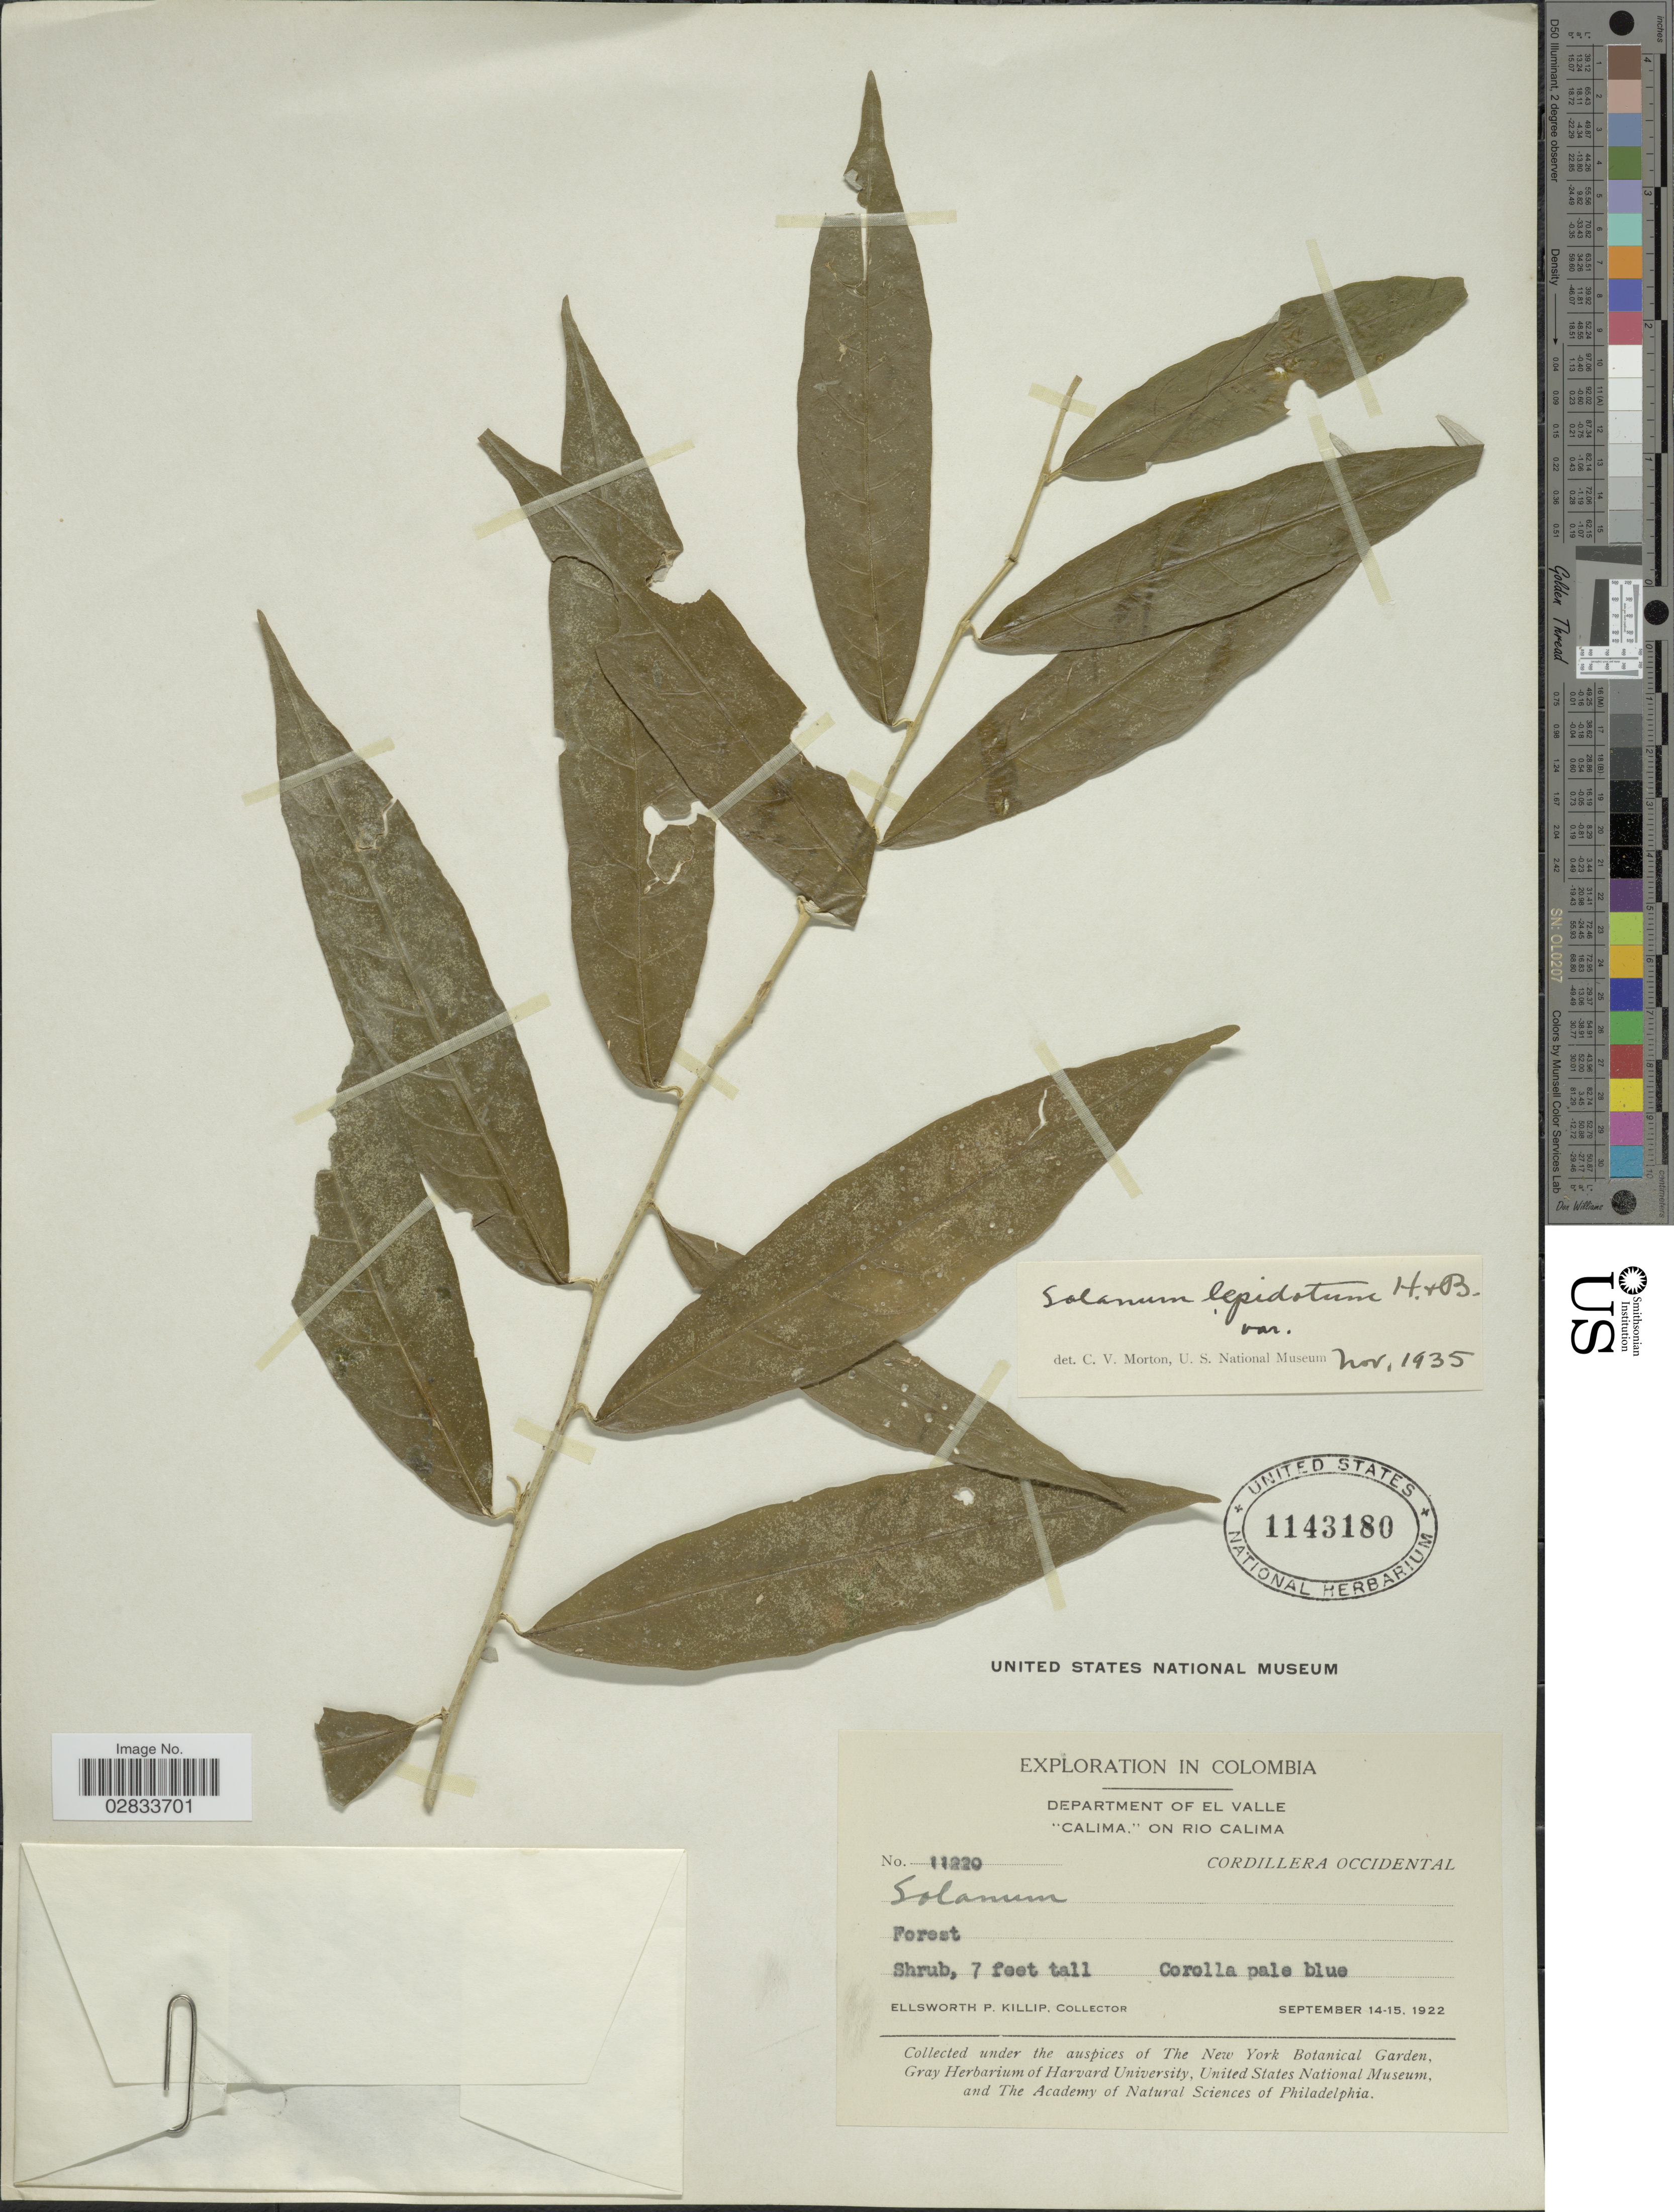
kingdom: Plantae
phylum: Tracheophyta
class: Magnoliopsida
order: Solanales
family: Solanaceae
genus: Solanum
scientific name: Solanum lepidotum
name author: Humb. & Bonpl. ex Dunal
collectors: E. P. Killip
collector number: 11220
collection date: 1922-09-14/1922-09-15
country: Colombia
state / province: Valle del Cauca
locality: Department of El Valle, "Calima", on Rio Calima, Cordillera Occidental.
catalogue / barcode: US 1143180